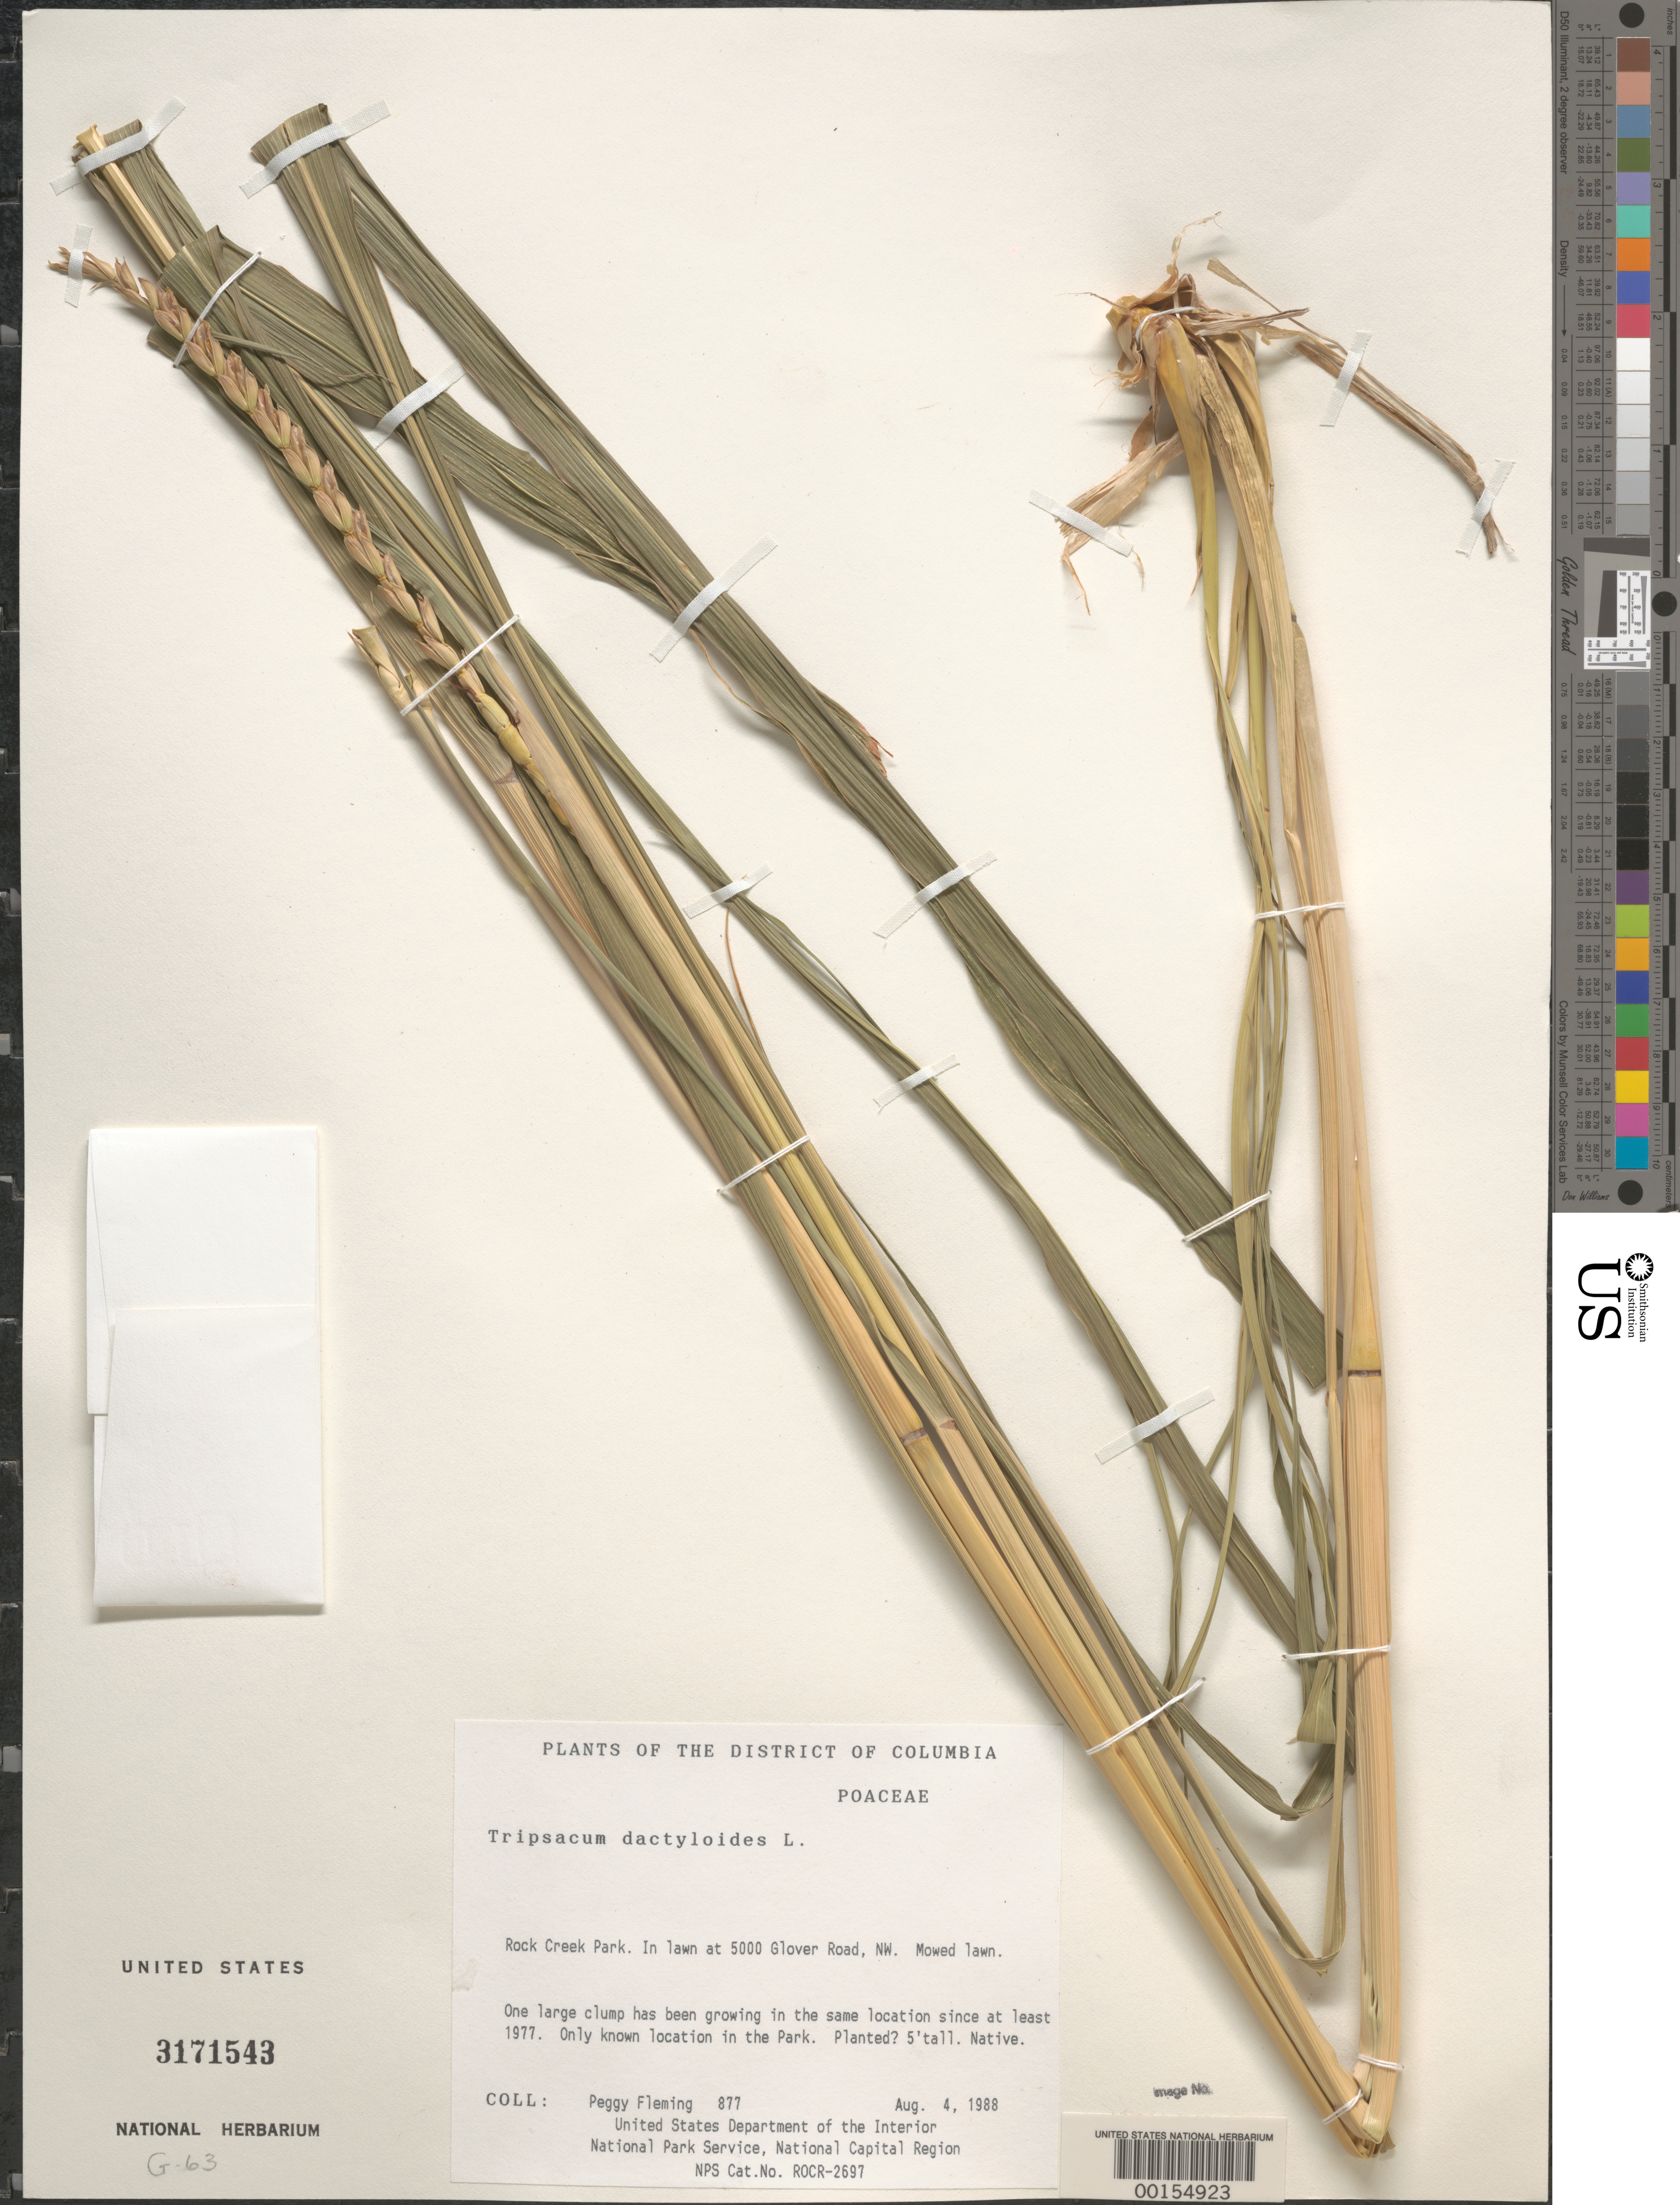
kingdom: Plantae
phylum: Tracheophyta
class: Liliopsida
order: Poales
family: Poaceae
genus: Tripsacum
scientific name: Tripsacum dactyloides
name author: (L.) L.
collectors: P. Fleming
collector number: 877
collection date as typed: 04 Aug 1988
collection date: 1988-08-04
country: United States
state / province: District of Columbia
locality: Rock Creek Park, in lawn at 5000 Glover Rd, NW Rock Creek Park and Vicinity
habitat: Mowed lawn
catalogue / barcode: US 3171543